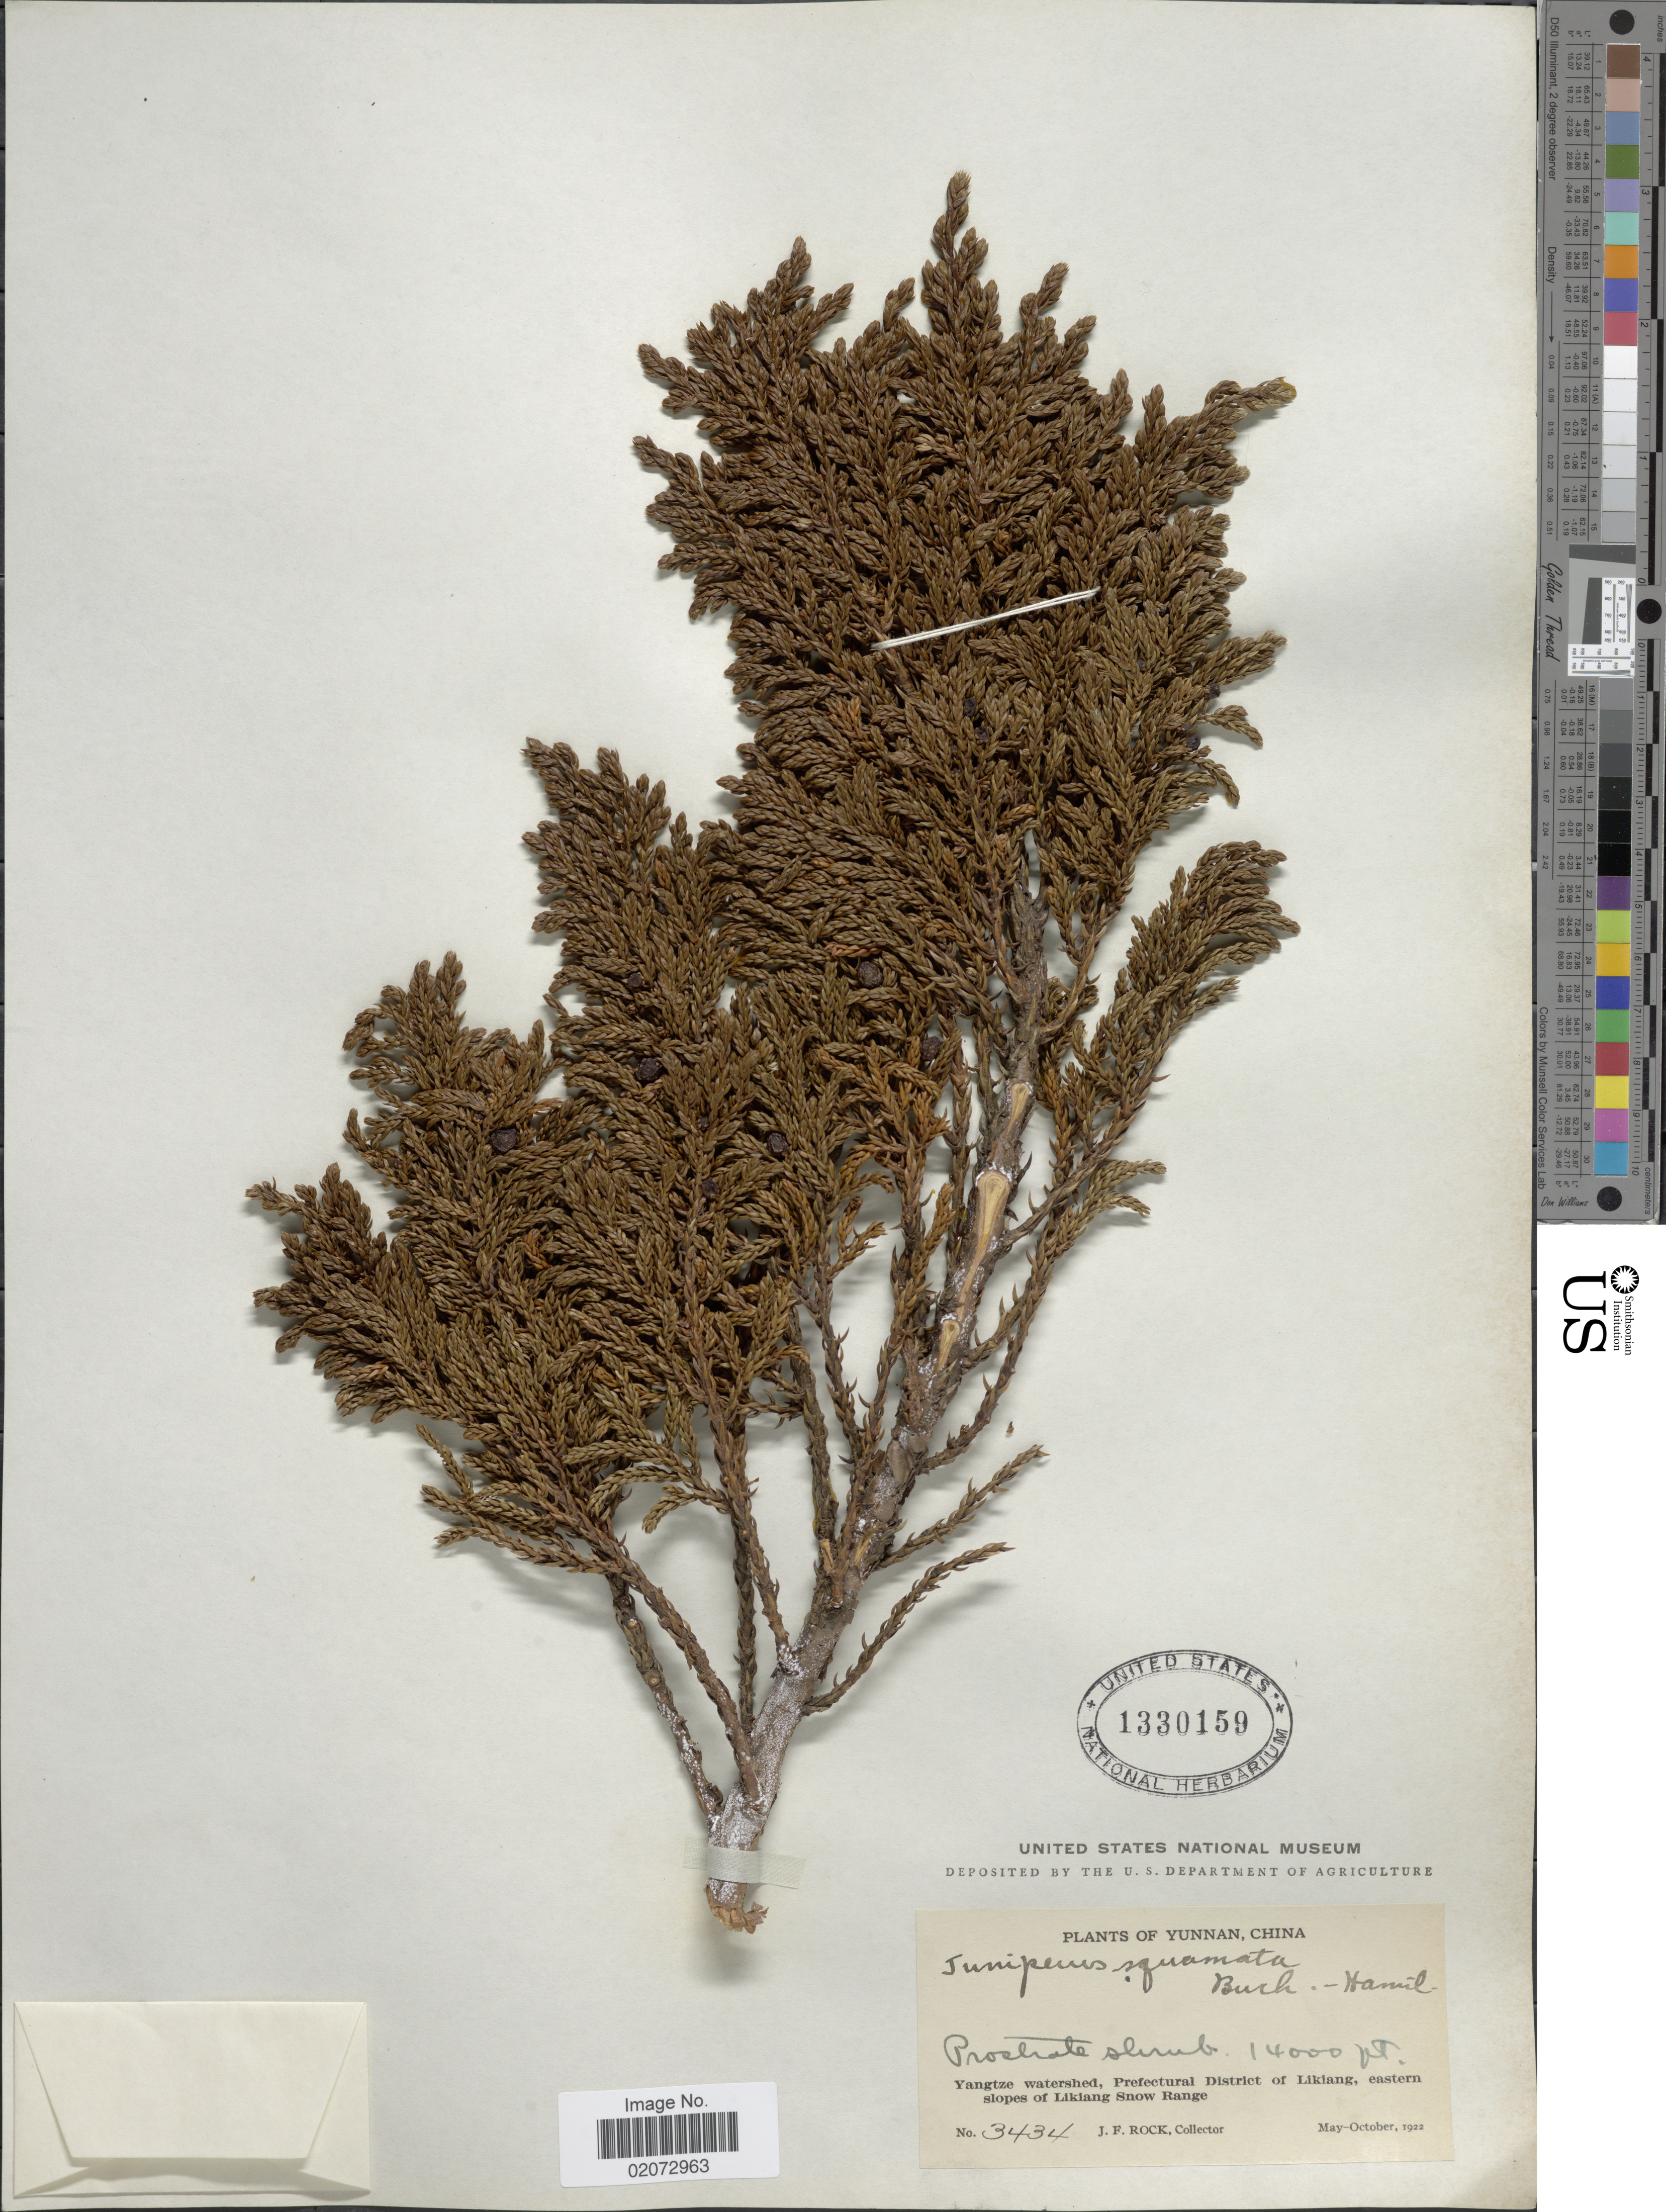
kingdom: Plantae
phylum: Tracheophyta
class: Pinopsida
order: Pinales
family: Cupressaceae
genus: Juniperus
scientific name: Juniperus squamata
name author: Buch.-Ham. ex D. Don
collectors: J. Rock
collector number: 3434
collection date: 1922-05/1922-10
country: China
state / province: Yunnan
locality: Yunnan, China. Yangtze watershed, Prefectural District of Likiang, eastern slopes of Likiang Snow Range.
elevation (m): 4267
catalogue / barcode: US 1330159